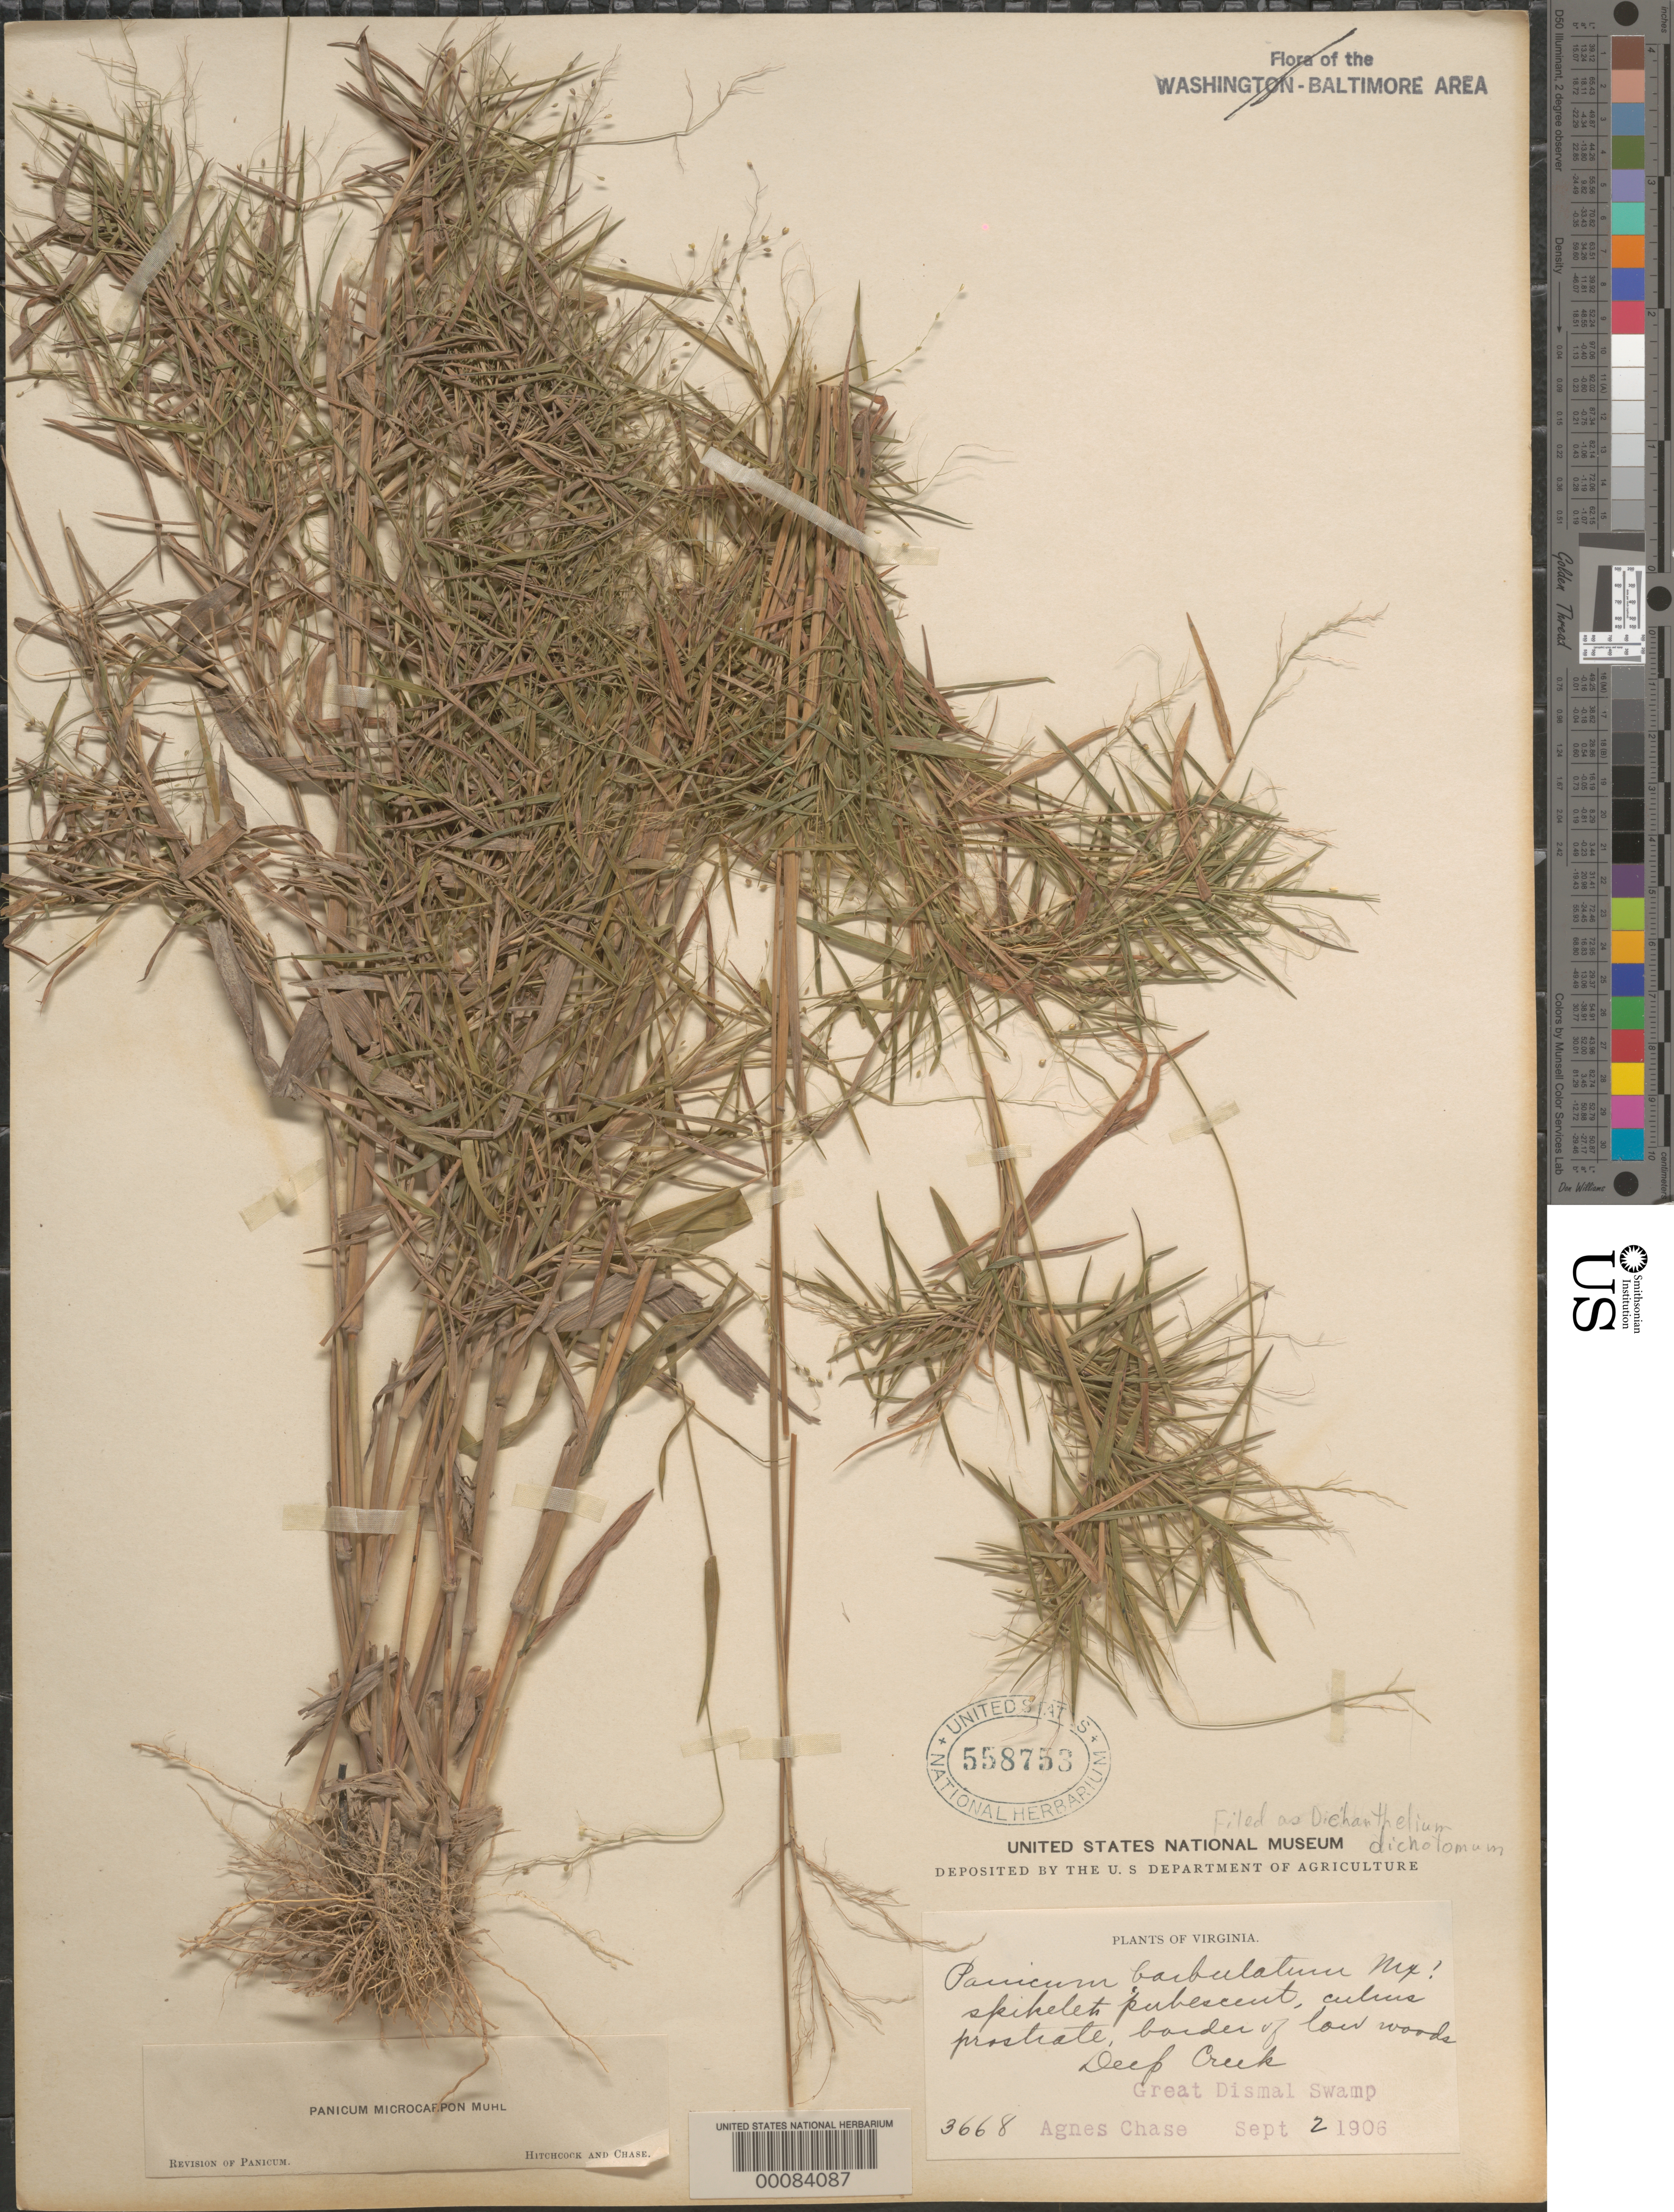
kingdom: Plantae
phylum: Tracheophyta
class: Liliopsida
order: Poales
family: Poaceae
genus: Dichanthelium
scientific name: Dichanthelium dichotomum var. dichotomum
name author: (L.) Gould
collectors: A. Chase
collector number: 3668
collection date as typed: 02 Sep 1906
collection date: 1906-09-02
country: United States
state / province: Virginia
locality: Great dismal swamp, deep creek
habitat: Border of low woods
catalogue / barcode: US 558753